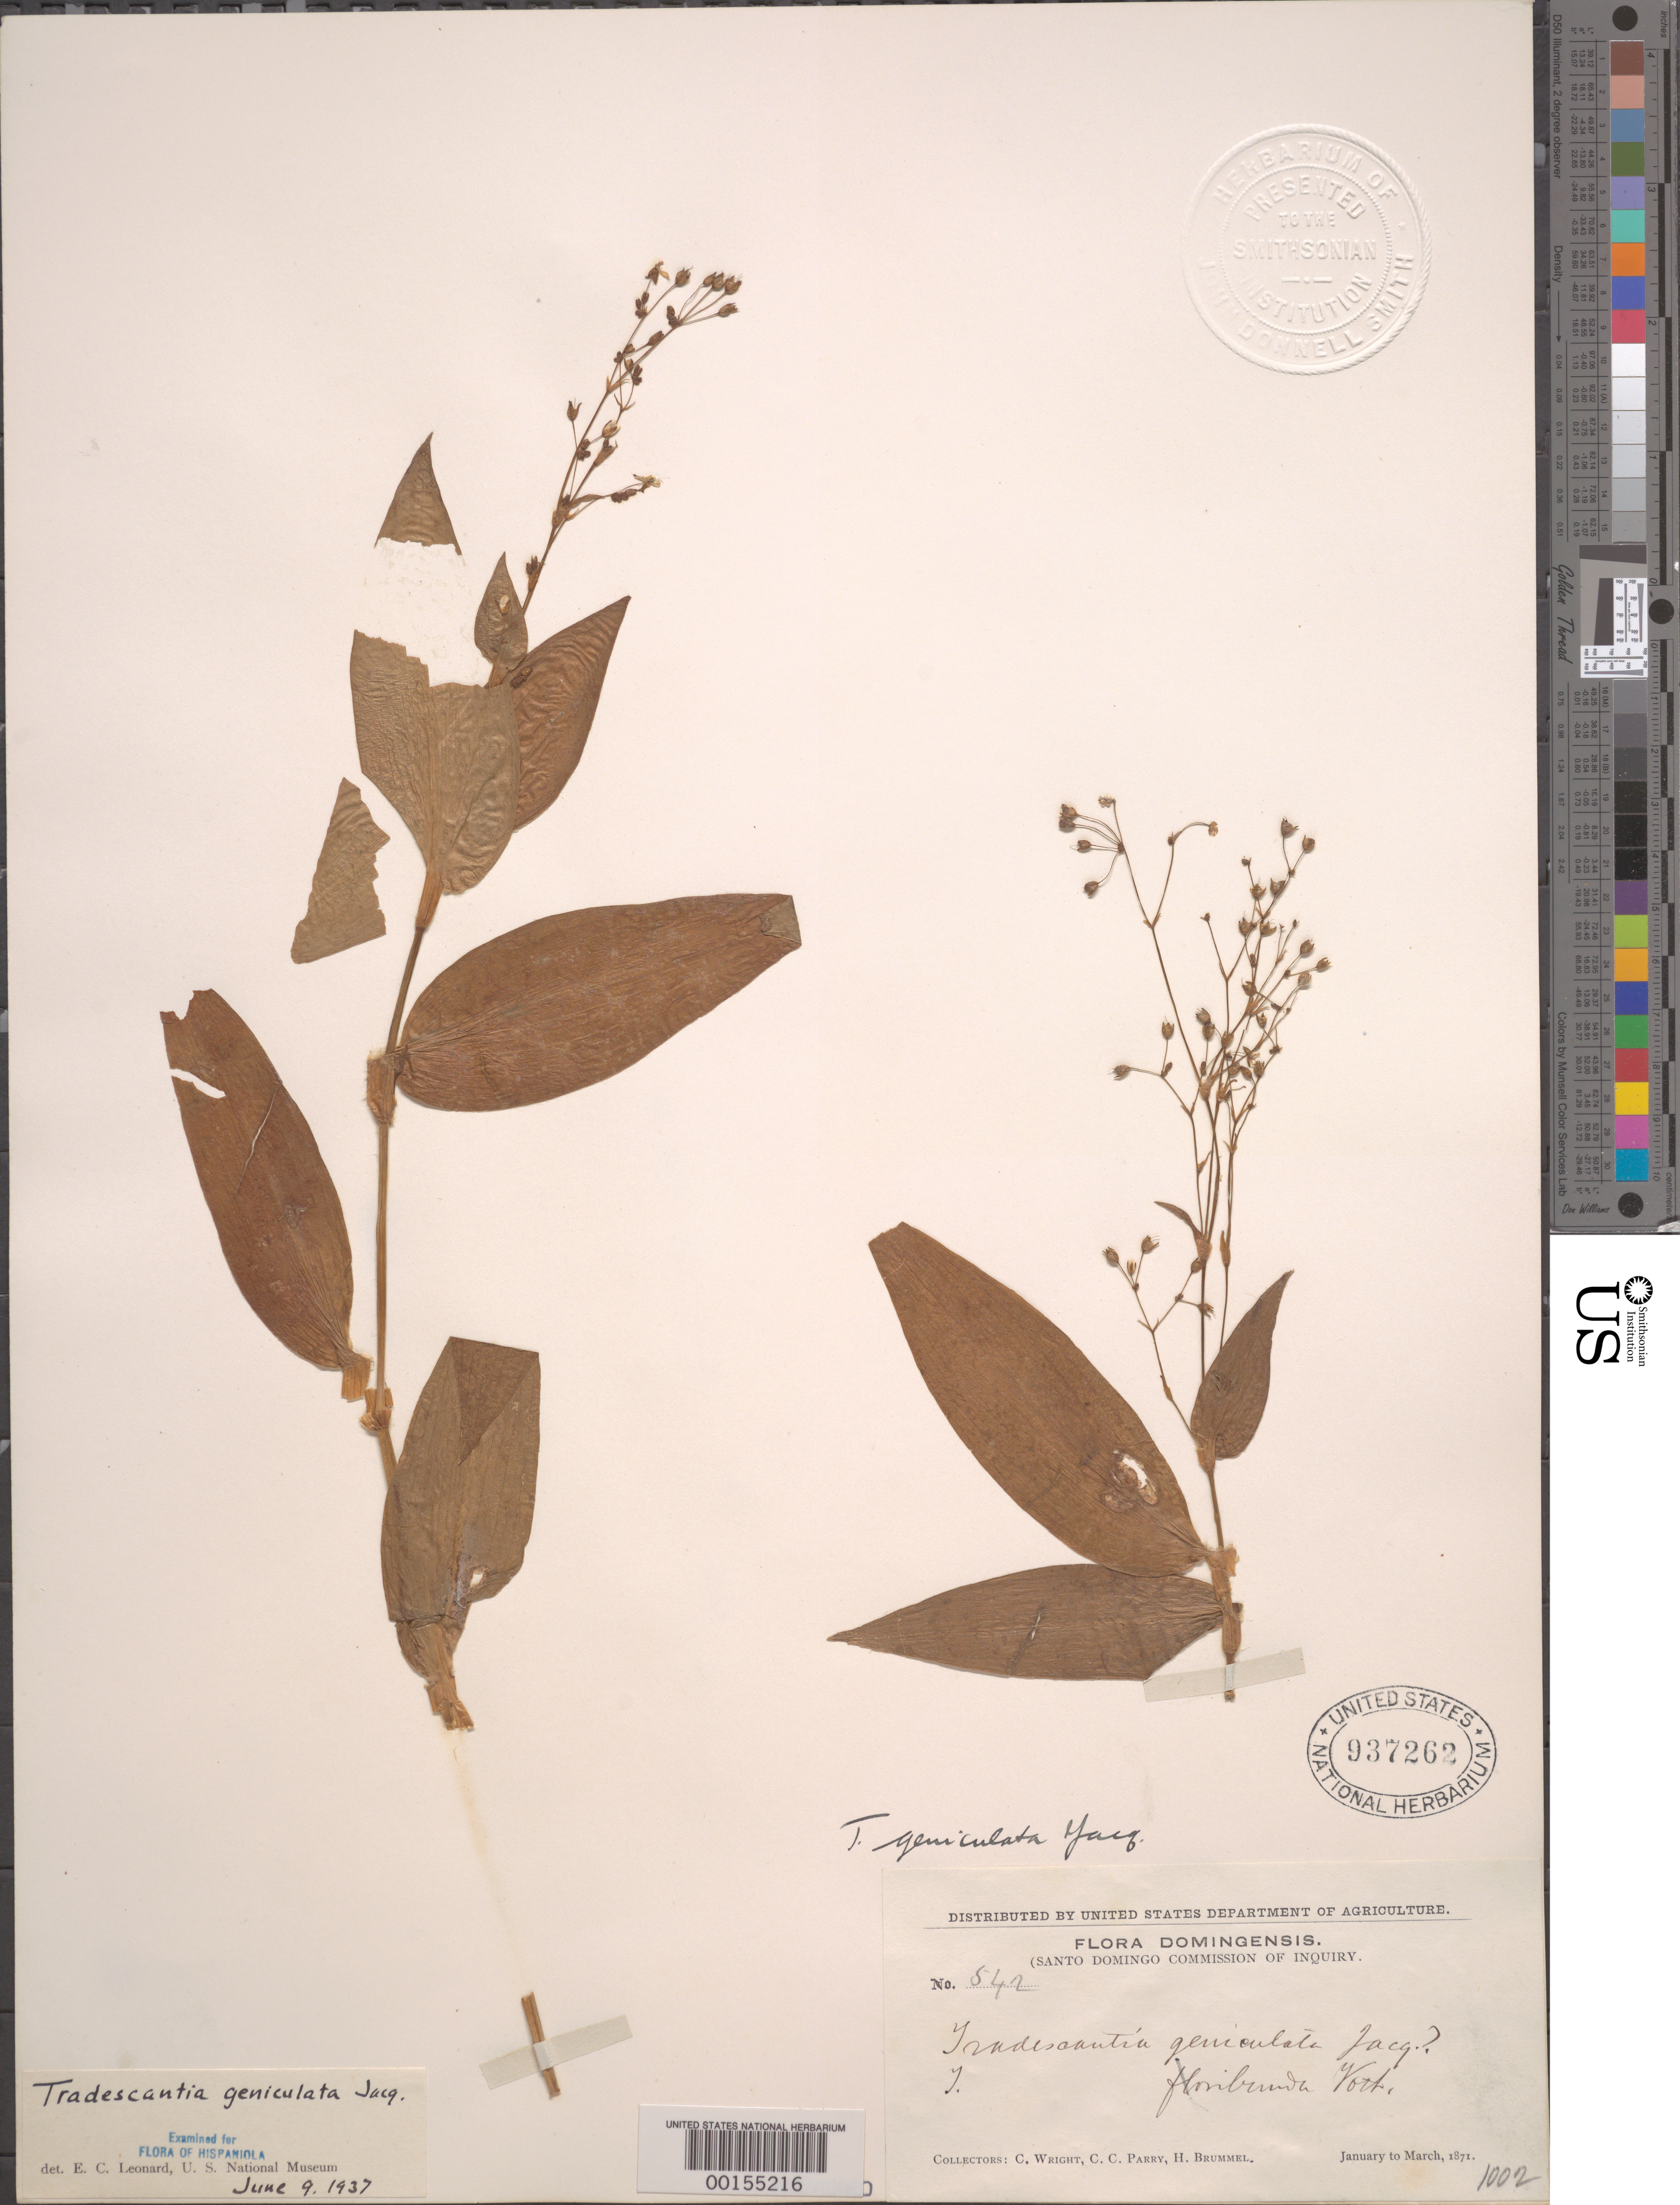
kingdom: Plantae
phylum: Tracheophyta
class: Liliopsida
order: Commelinales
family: Commelinaceae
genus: Gibasis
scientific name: Gibasis geniculata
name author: (Jacq.) Rohweder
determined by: Faden, Robert B., (US), Smithsonian Institution - National Museum of Natural History (UNITED STATES)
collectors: C. Wright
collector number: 542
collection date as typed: Jan 1871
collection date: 1871-01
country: Dominican Republic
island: Hispaniola Island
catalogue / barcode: US 937262